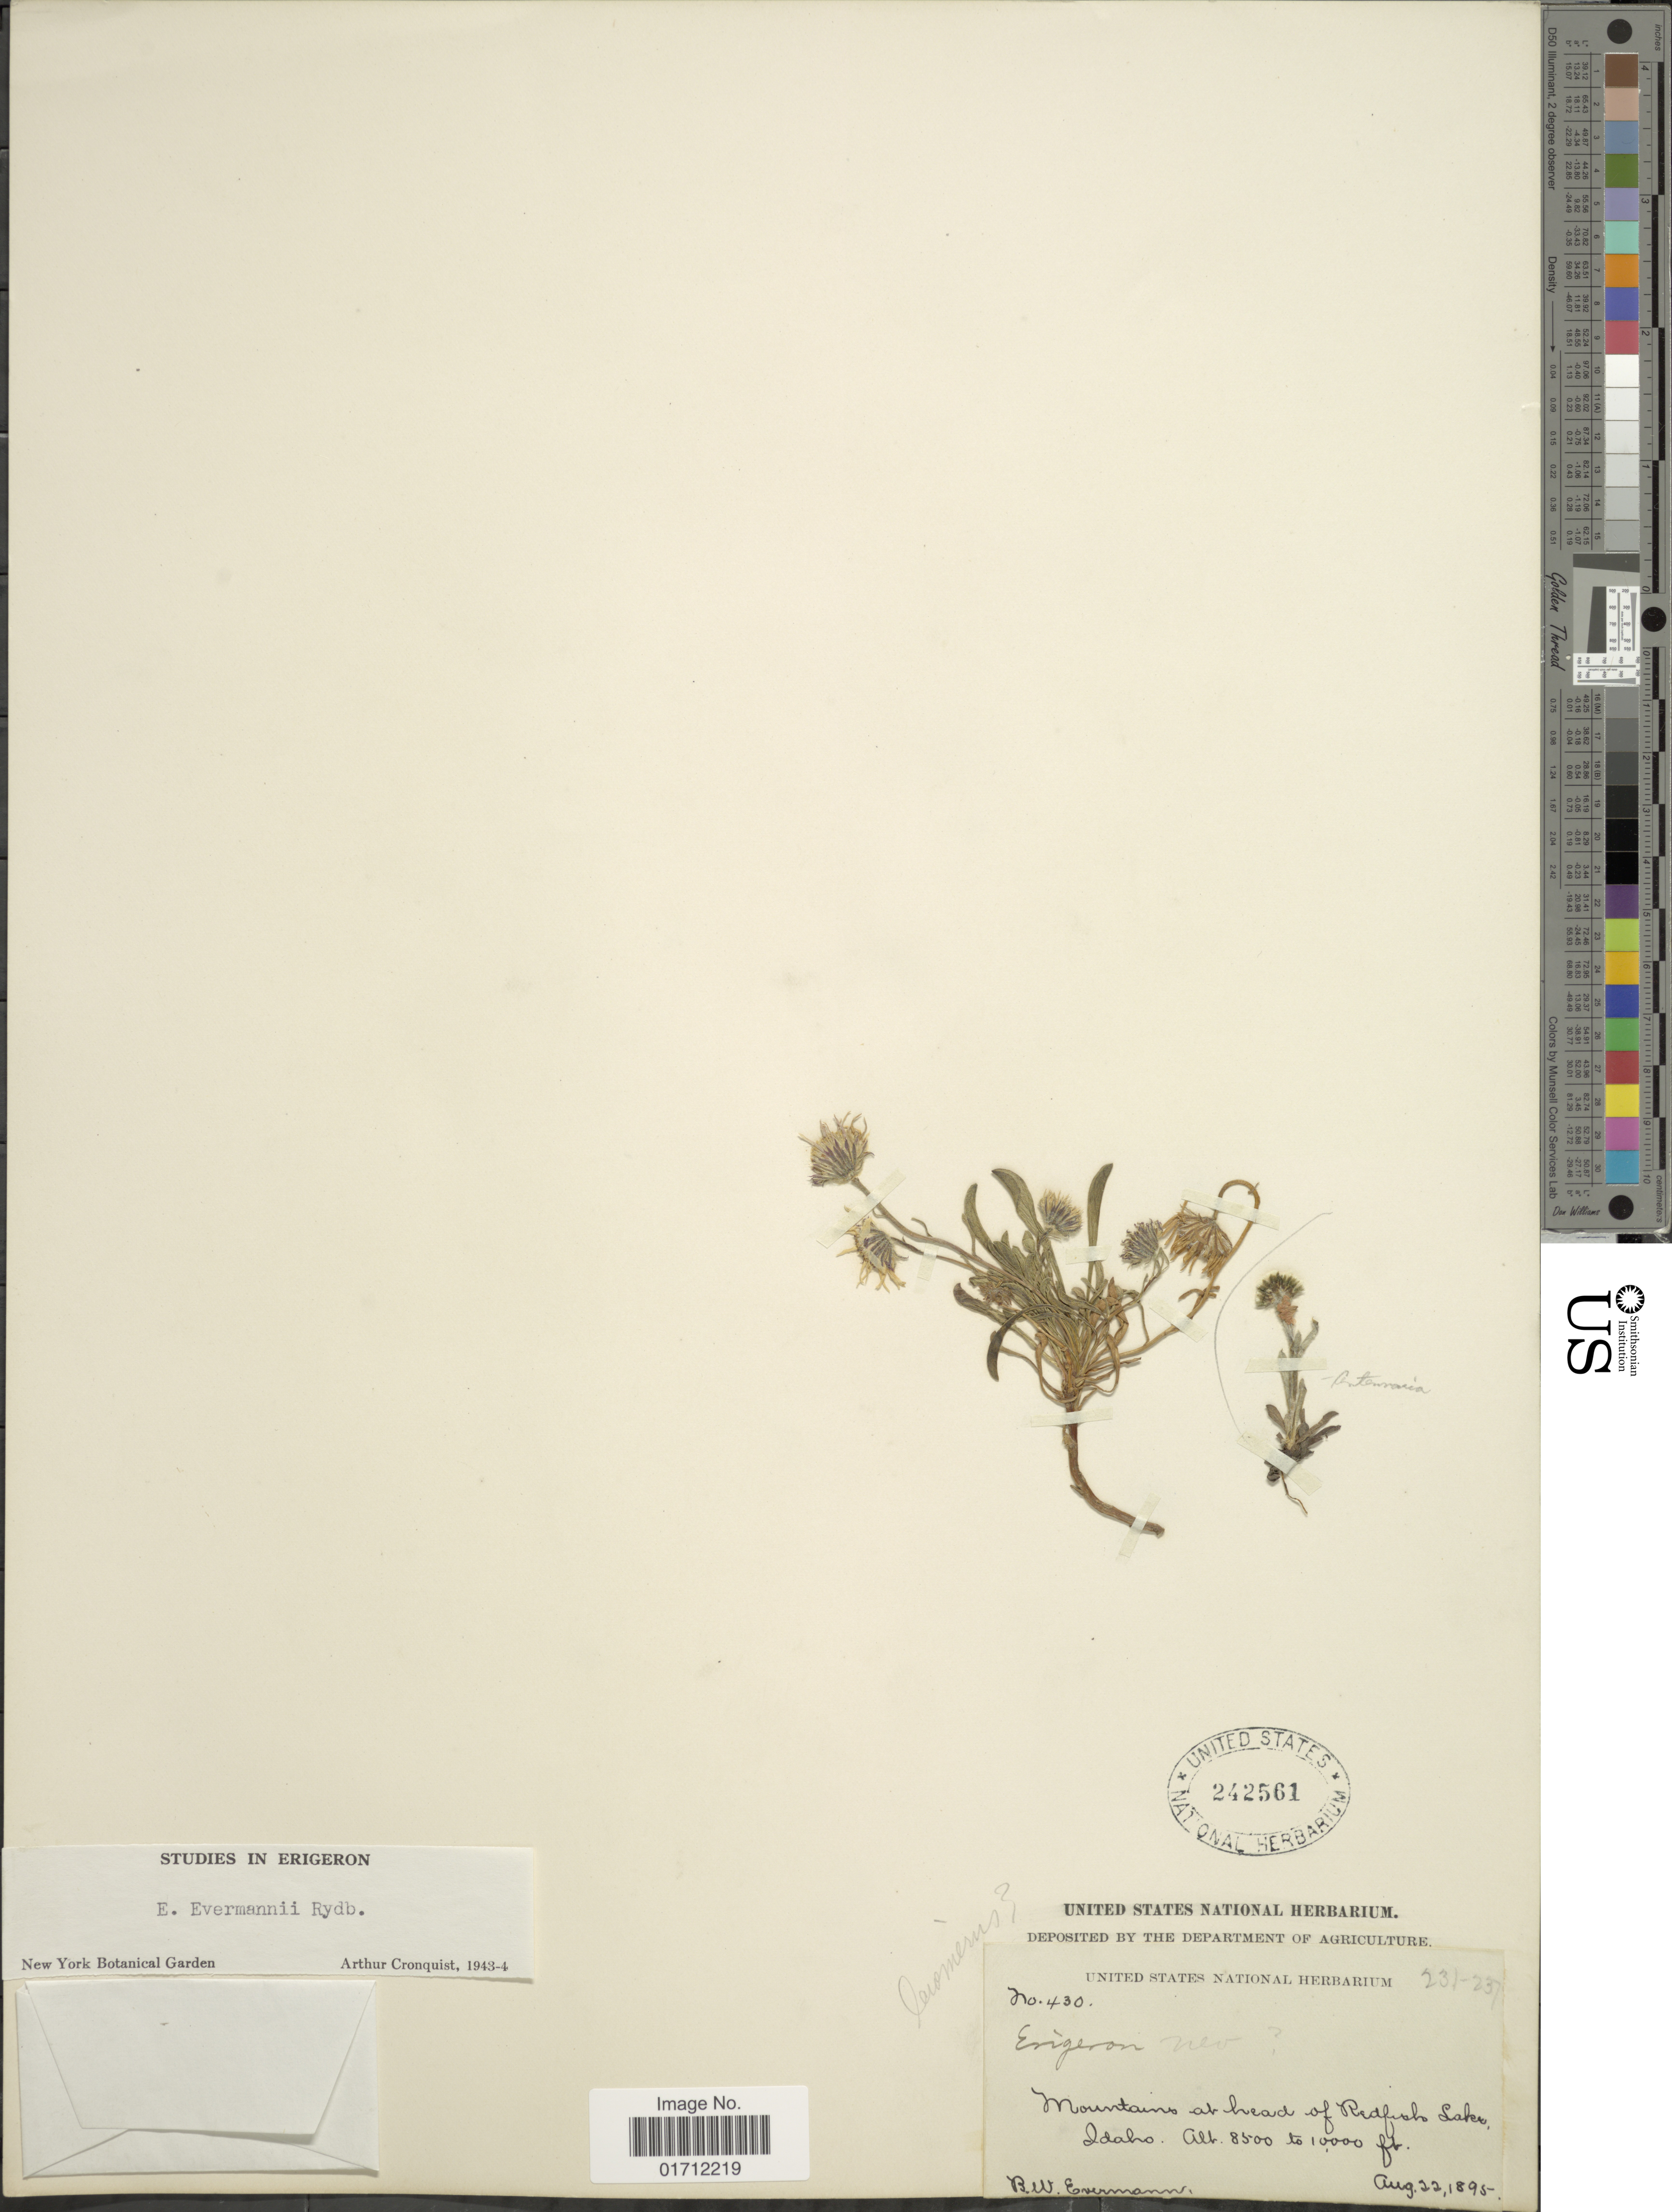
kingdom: Plantae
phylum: Tracheophyta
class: Magnoliopsida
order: Asterales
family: Asteraceae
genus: Erigeron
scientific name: Erigeron evermannii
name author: Rydb.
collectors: B. W. Evermann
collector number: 430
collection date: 1895-08-22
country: United States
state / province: Idaho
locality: Mountains at head of Redfish Lake.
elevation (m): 2591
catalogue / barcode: US 242561